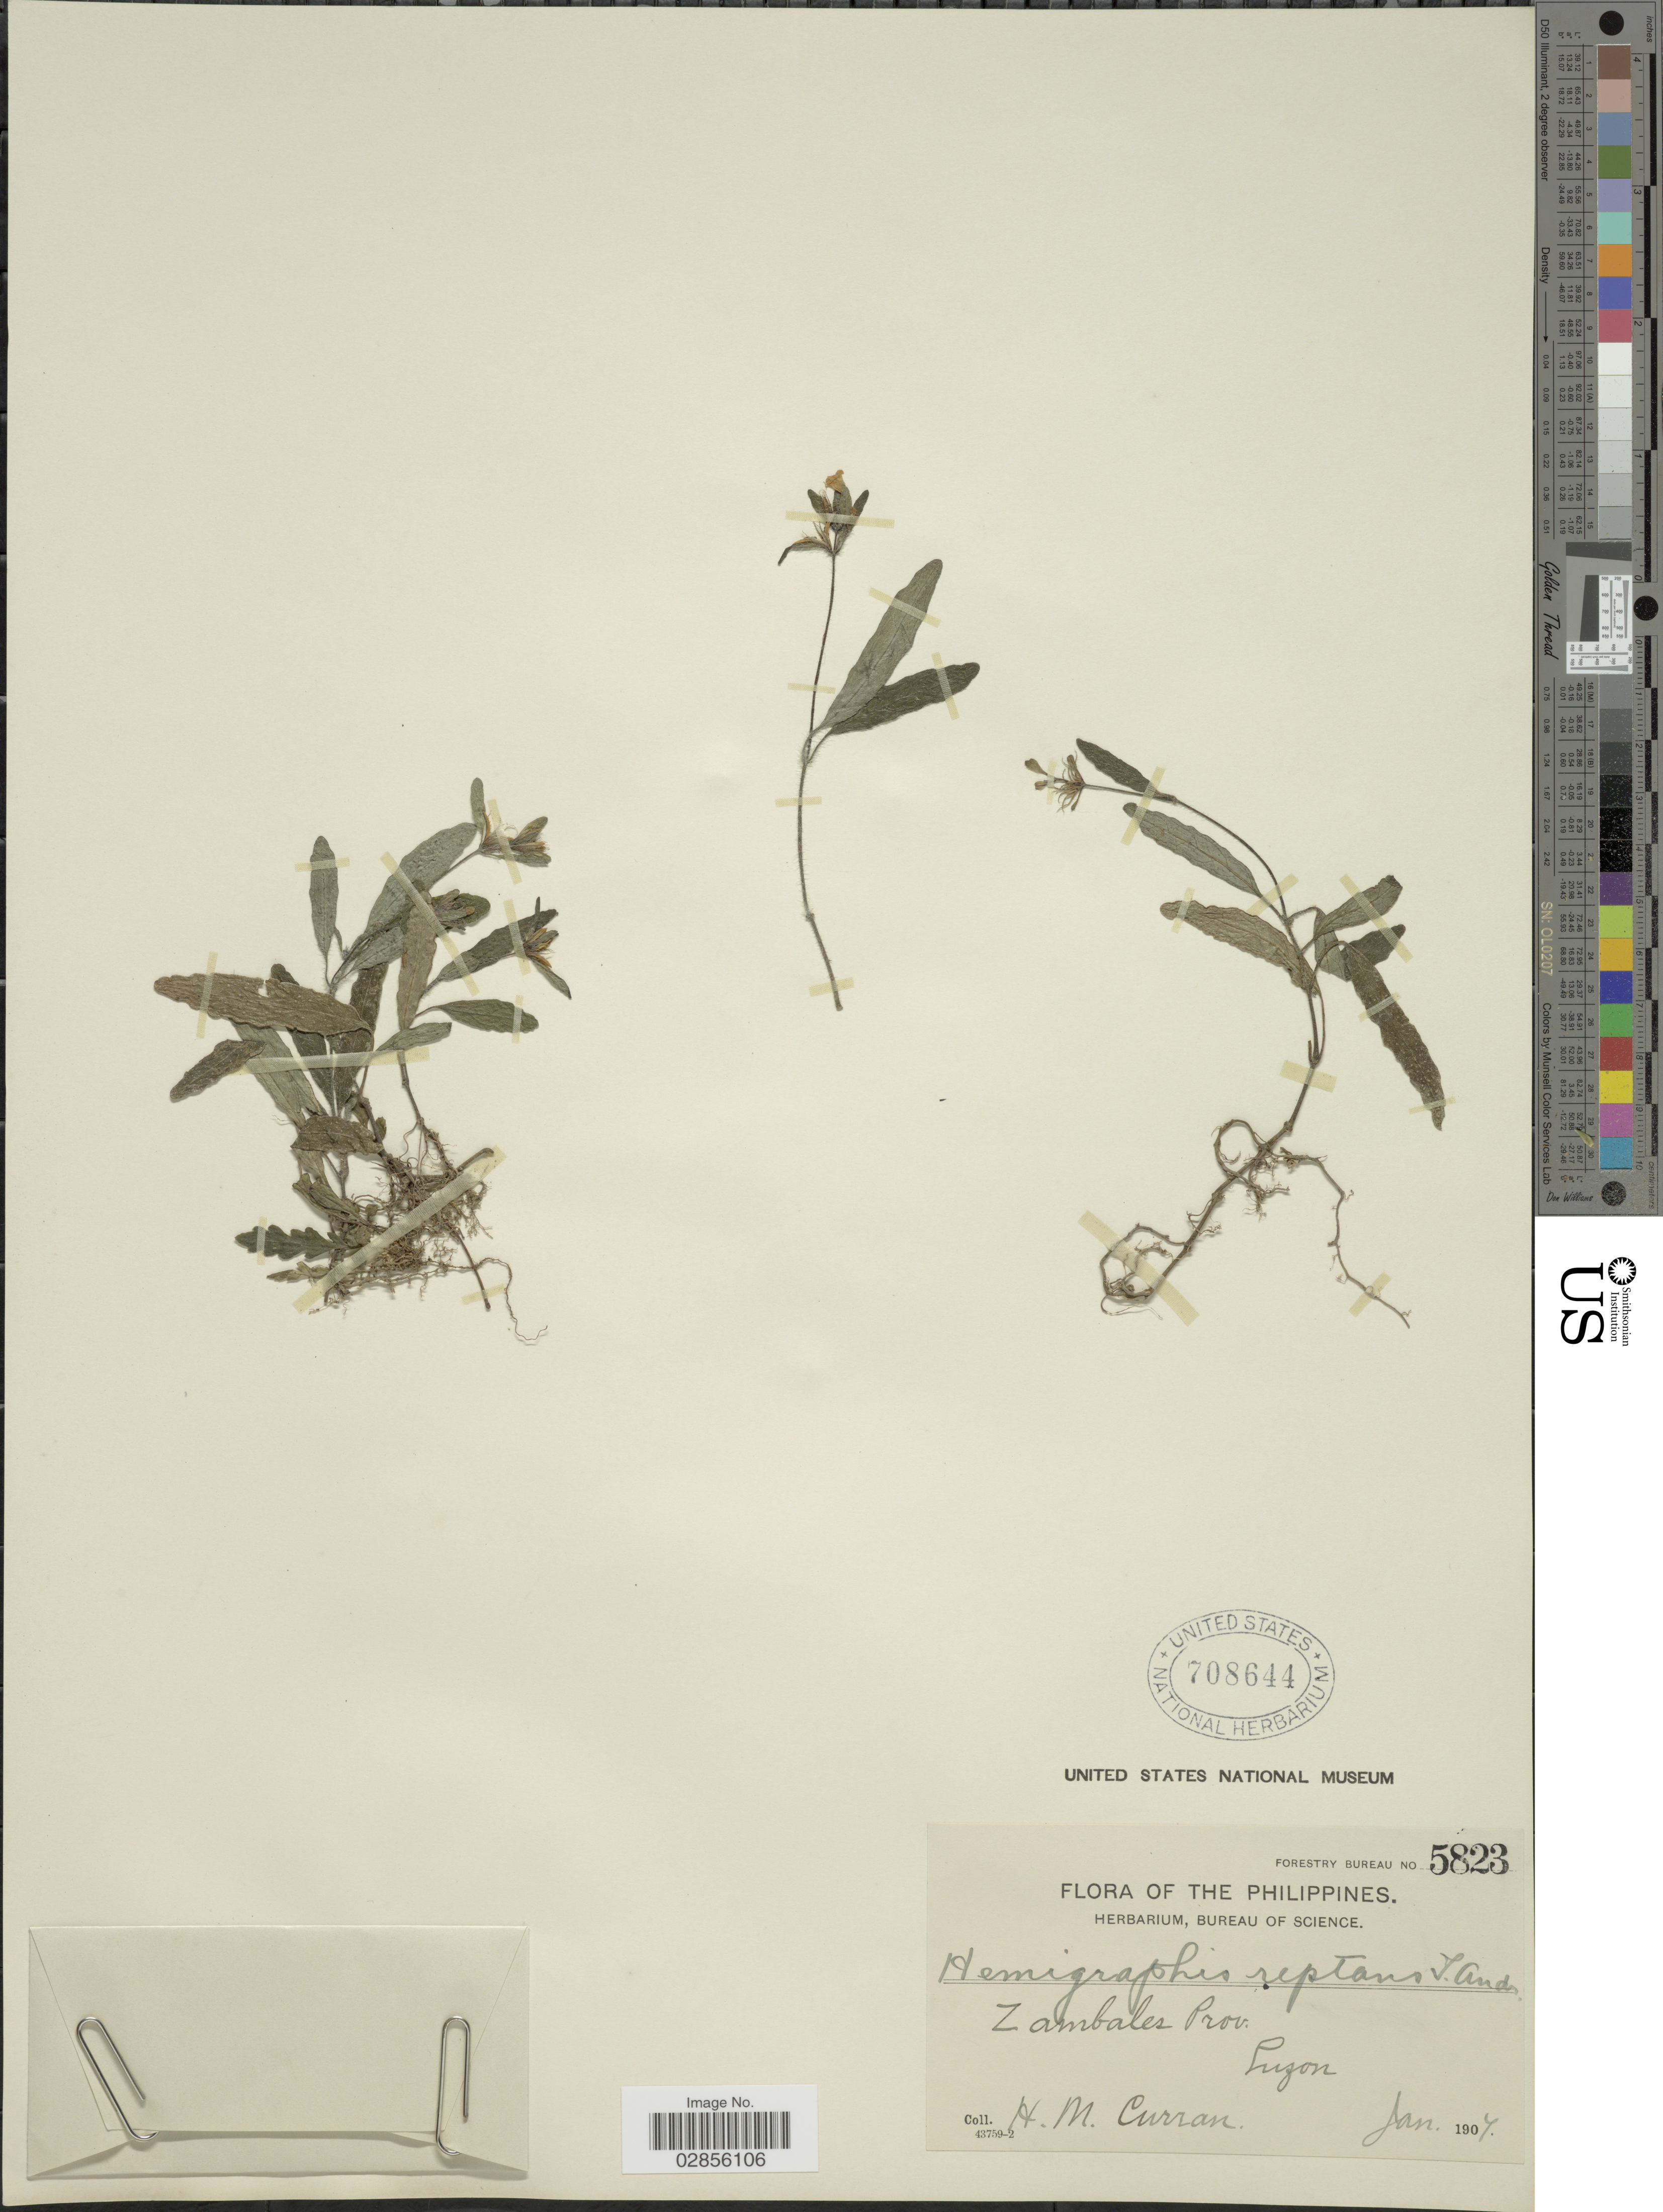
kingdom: Plantae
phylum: Tracheophyta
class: Magnoliopsida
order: Lamiales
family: Acanthaceae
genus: Hemigraphis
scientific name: Hemigraphis reptans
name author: (G. Forst.) T. Anderson ex Hemsl.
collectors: H. M. Curran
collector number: Forestry Bureau 5823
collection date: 1907-01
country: Philippines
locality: Zambales Prov. Luzon.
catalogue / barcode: US 708644